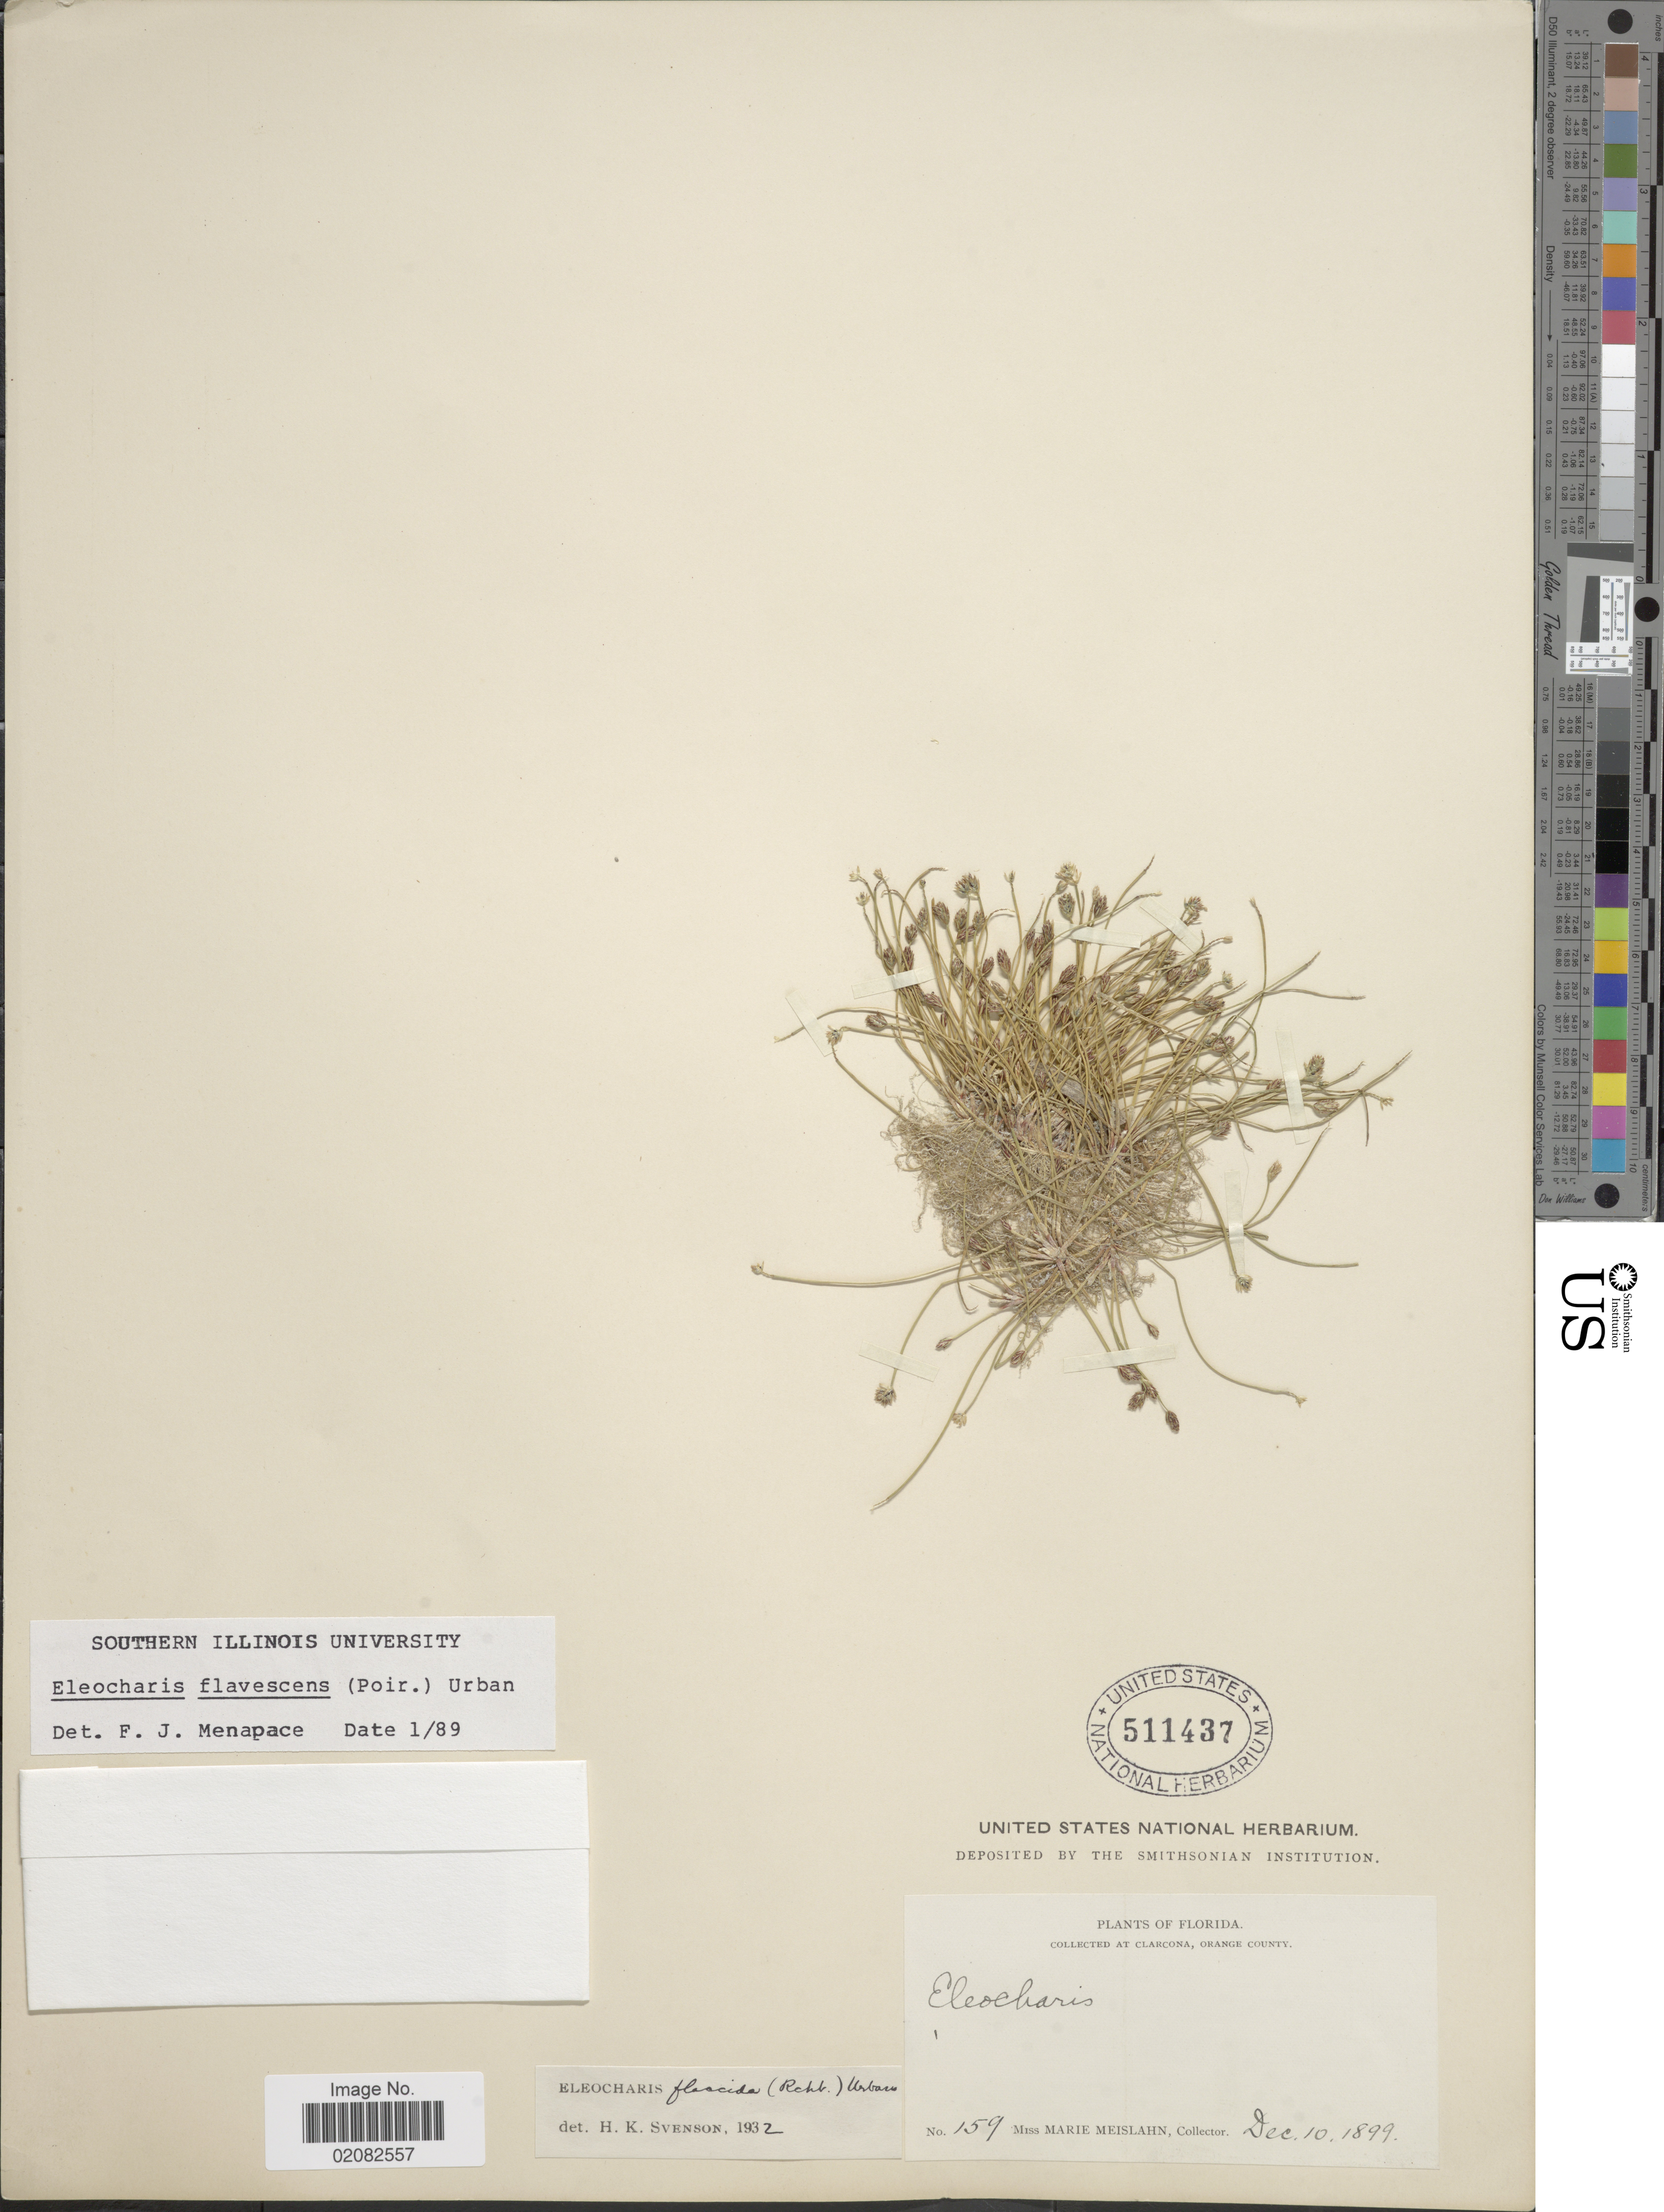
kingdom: Plantae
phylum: Tracheophyta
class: Liliopsida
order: Poales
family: Cyperaceae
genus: Eleocharis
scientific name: Eleocharis flavescens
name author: (Poir.) Urb.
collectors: M. Meislahn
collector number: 159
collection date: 1899-12-10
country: United States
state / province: Florida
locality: Clarcona, Orange County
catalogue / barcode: US 511437